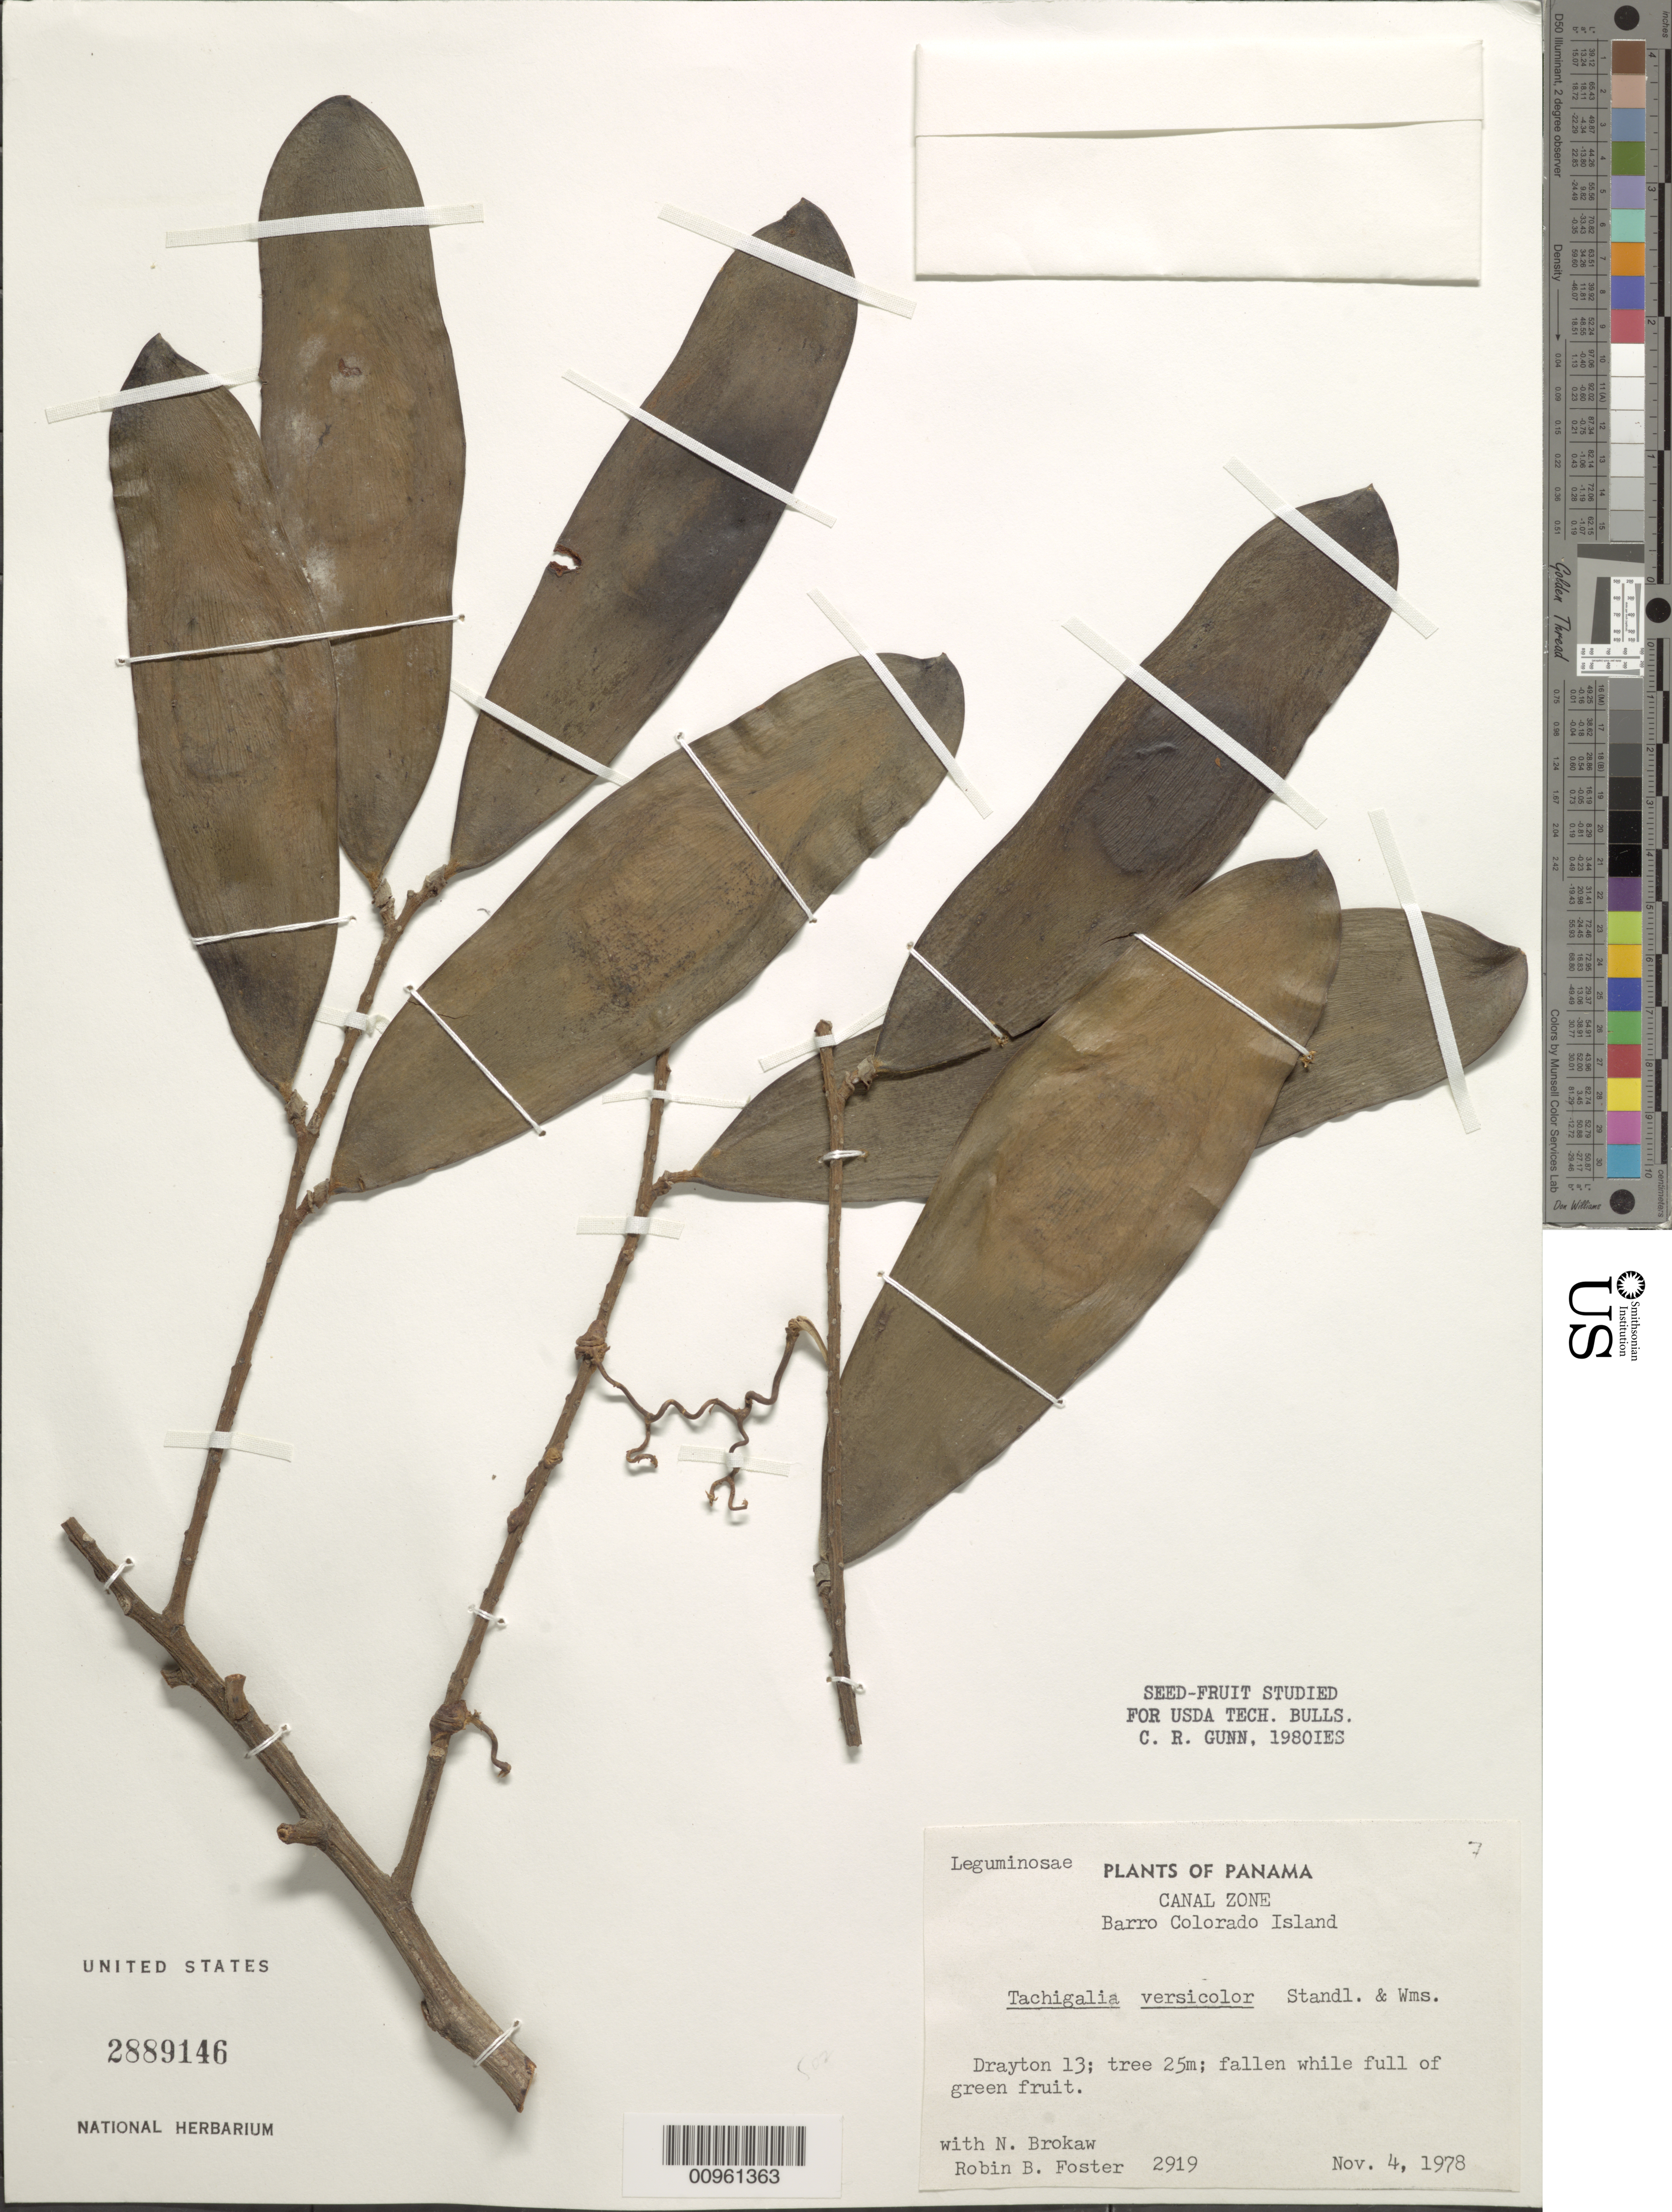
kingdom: Plantae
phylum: Tracheophyta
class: Magnoliopsida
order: Fabales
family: Fabaceae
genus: Tachigali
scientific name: Tachigali versicolor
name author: Standl. & L.O. Williams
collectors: R. B. Foster & N. Brokaw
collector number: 2919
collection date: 1978-11-04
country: Panama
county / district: Canal Zone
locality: Drayton 13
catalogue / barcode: US 2889146